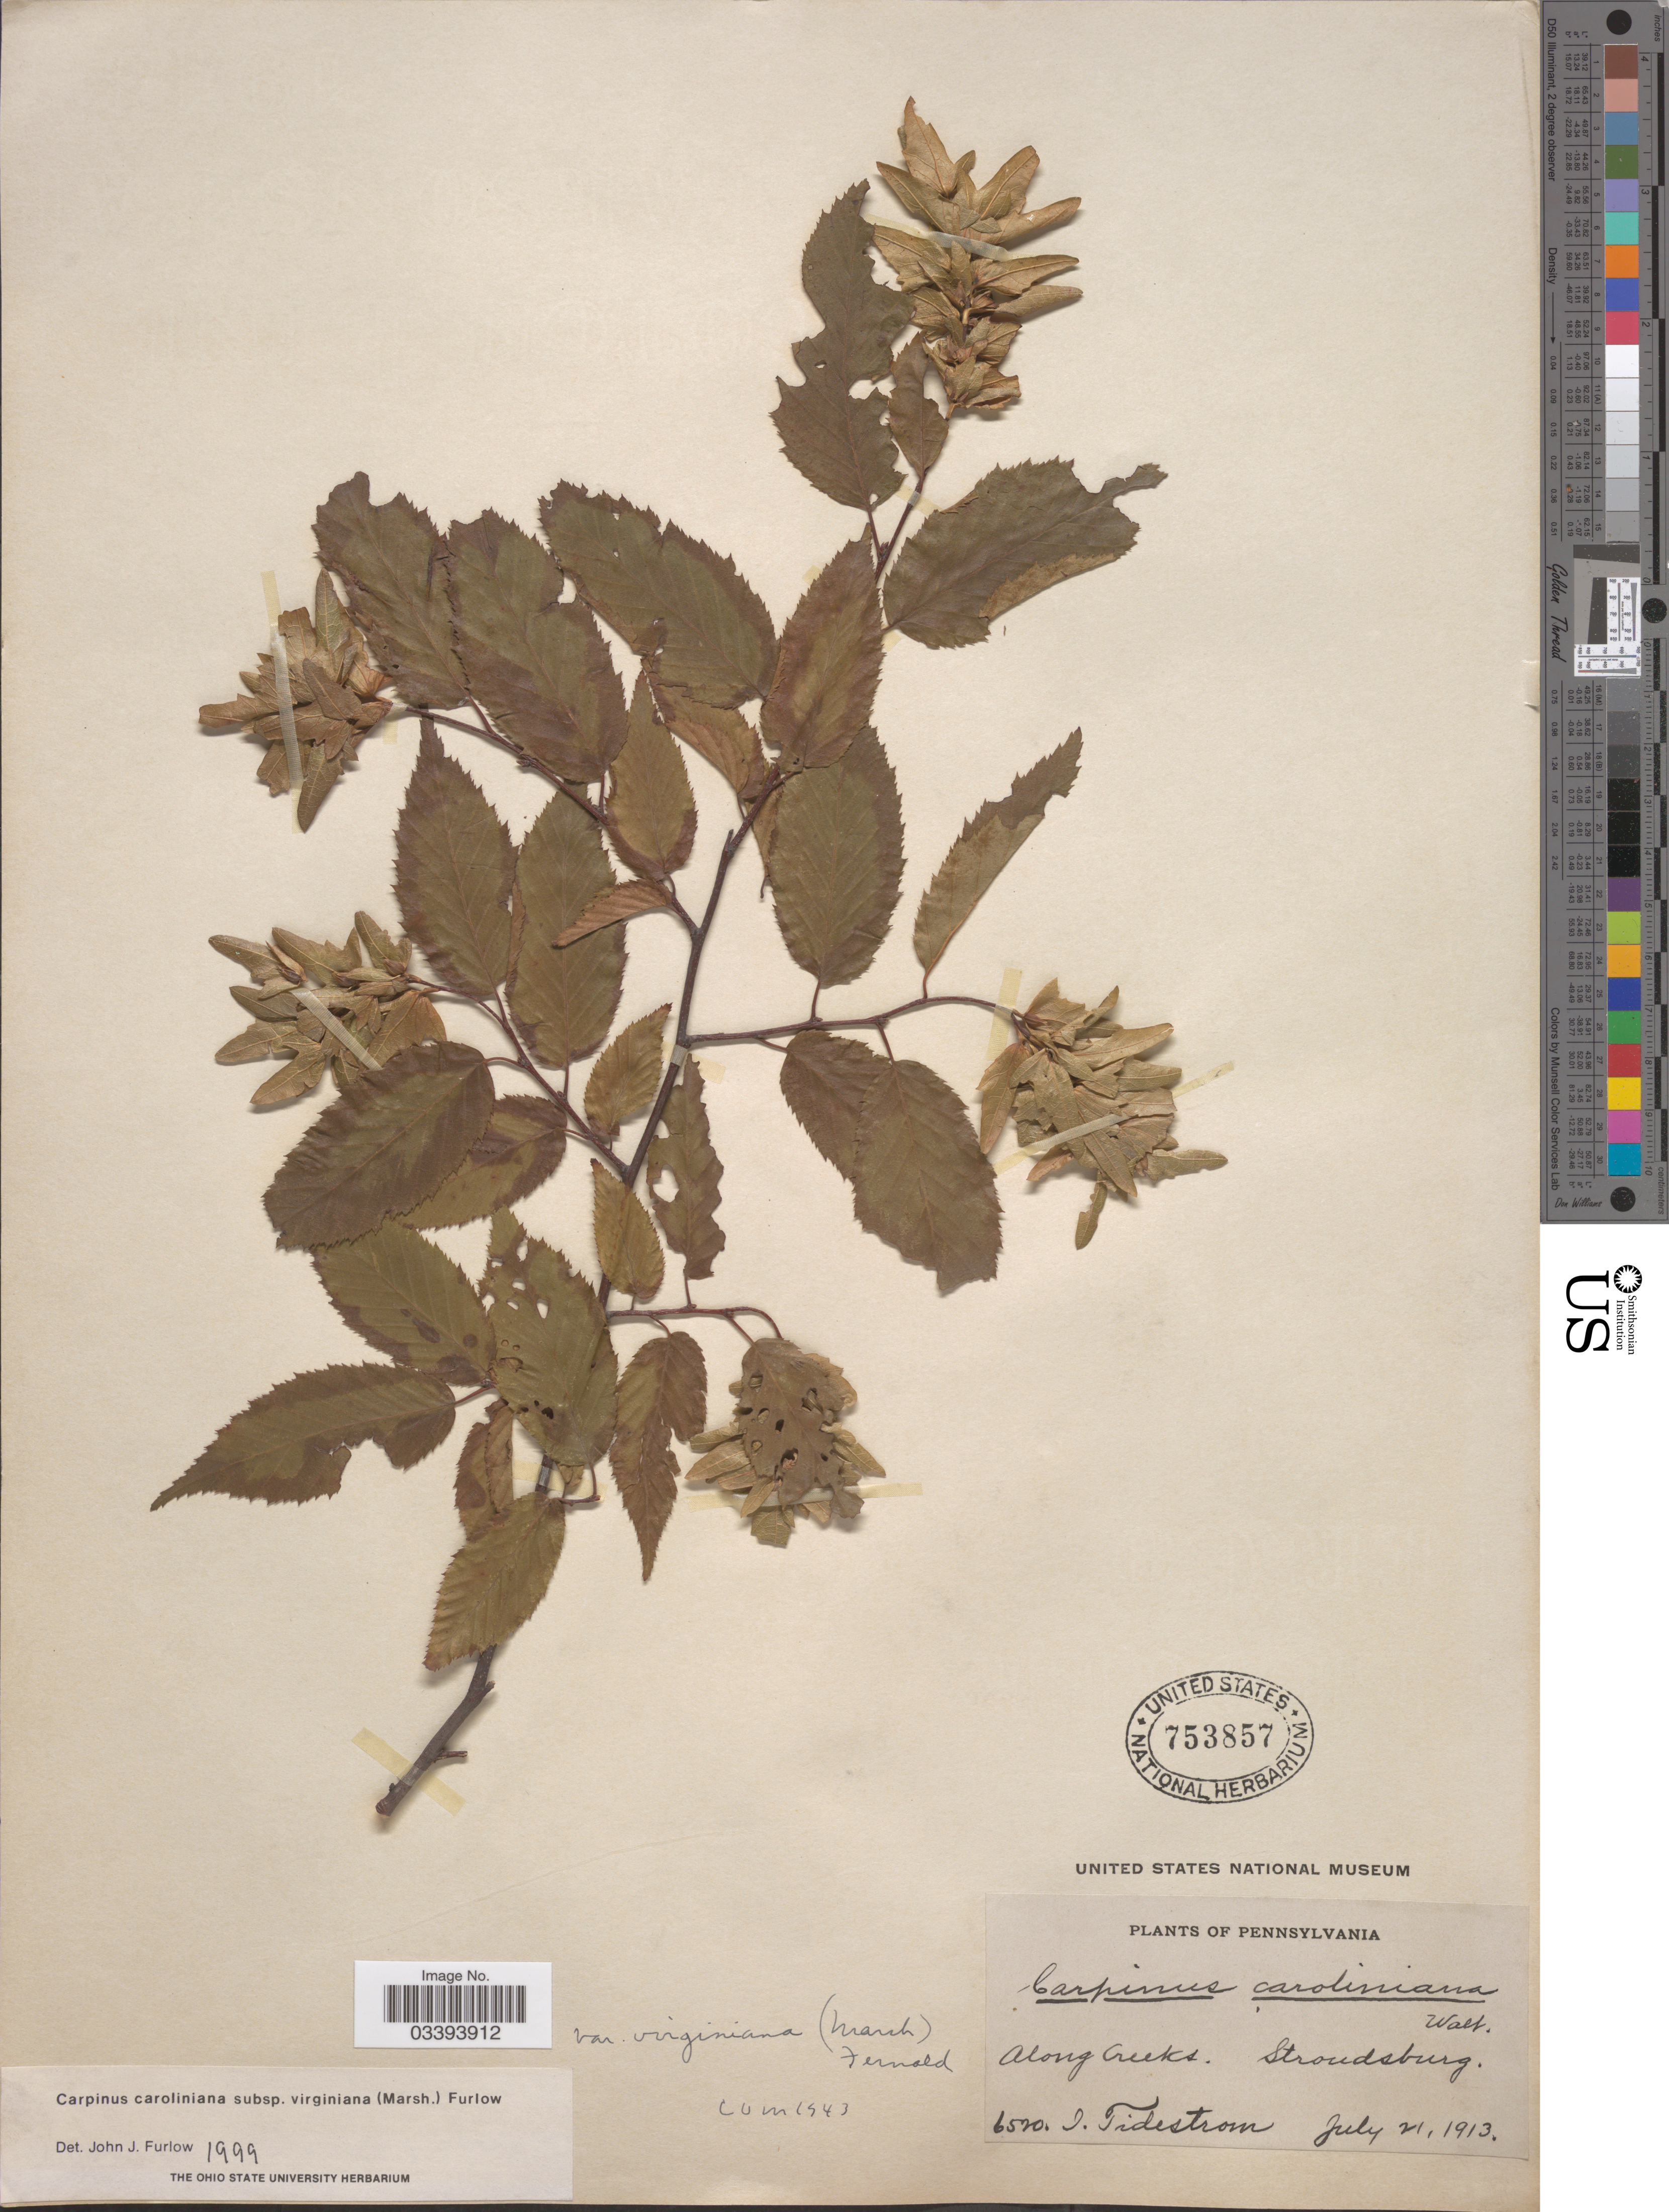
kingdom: Plantae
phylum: Tracheophyta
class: Magnoliopsida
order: Fagales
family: Betulaceae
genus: Carpinus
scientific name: Carpinus caroliniana subsp. virginiana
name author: (Marshall) Furlow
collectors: I. F. Tidestrom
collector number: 6520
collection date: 1913-07-21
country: United States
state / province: Pennsylvania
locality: Along Creeks. Stroudsburg.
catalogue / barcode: US 753857